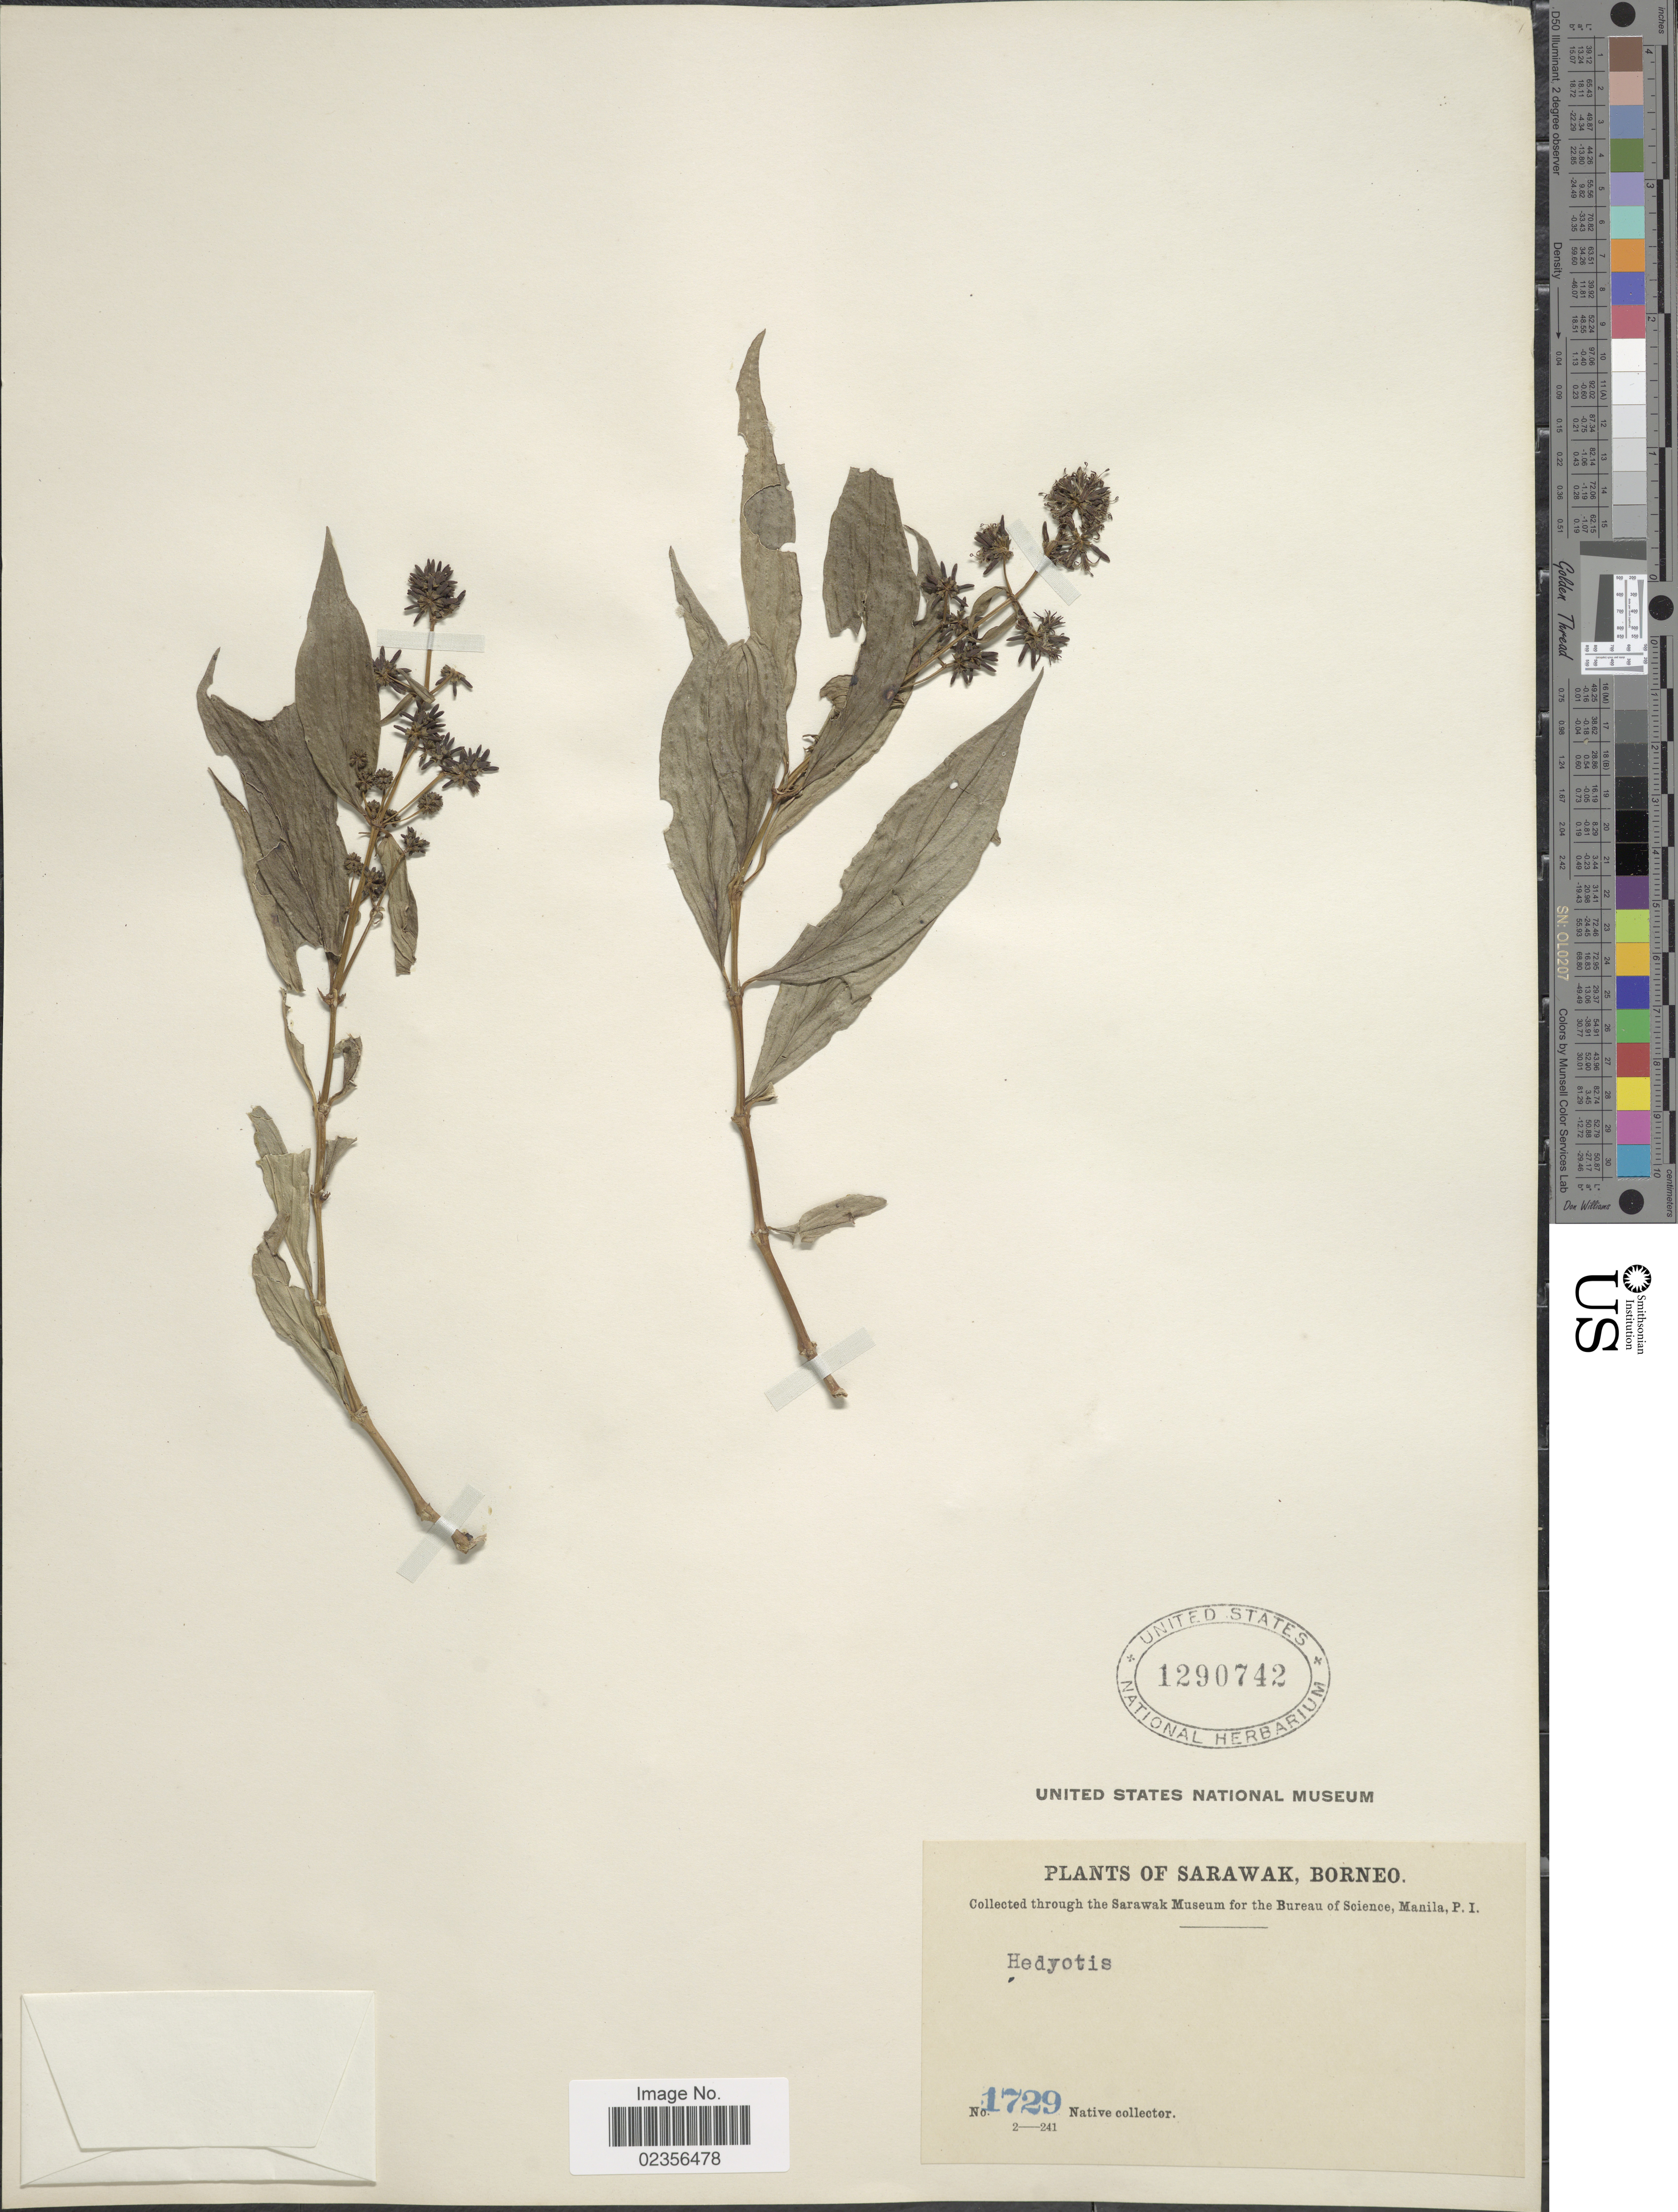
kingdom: Plantae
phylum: Tracheophyta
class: Magnoliopsida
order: Gentianales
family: Rubiaceae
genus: Hedyotis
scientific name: Hedyotis sp.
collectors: Native collector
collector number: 1729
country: Malaysia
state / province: Sarawak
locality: Borneo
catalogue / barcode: US 1290742